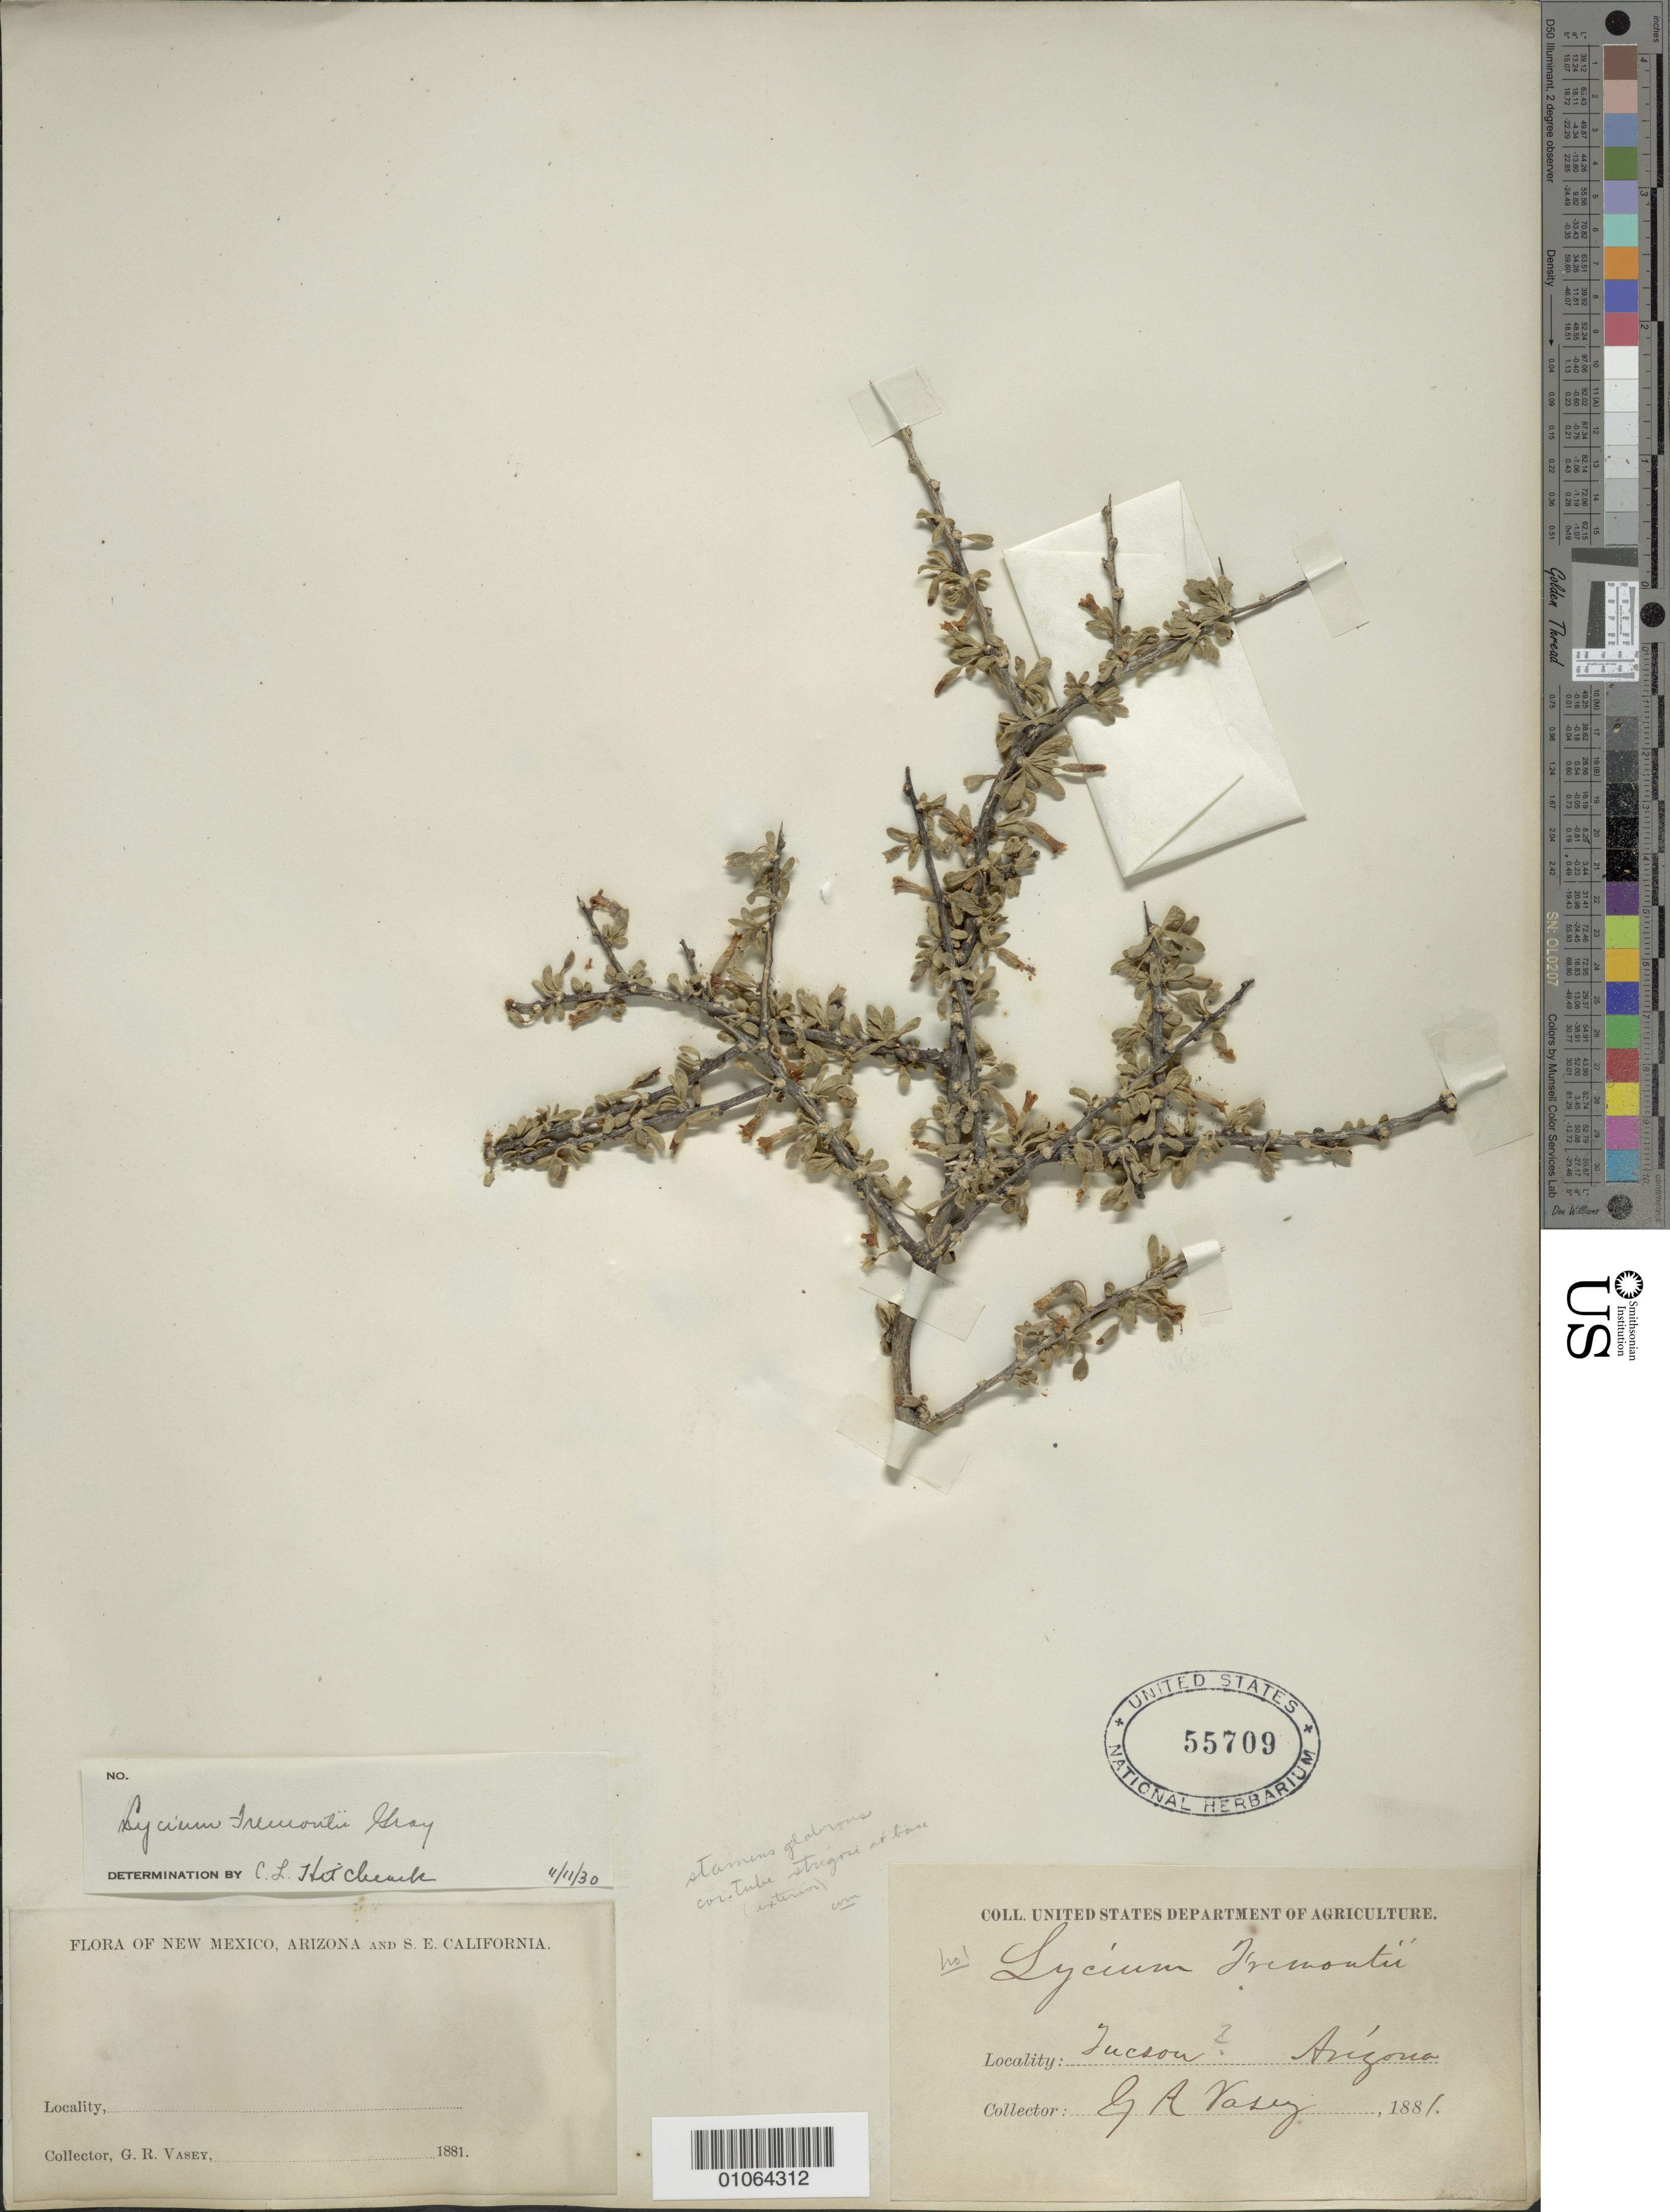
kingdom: Plantae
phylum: Tracheophyta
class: Magnoliopsida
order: Solanales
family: Solanaceae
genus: Lycium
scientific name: Lycium fremontii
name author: A. Gray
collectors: G. R. Vasey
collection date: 1881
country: United States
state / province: Arizona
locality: Tucson.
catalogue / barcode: US 55709